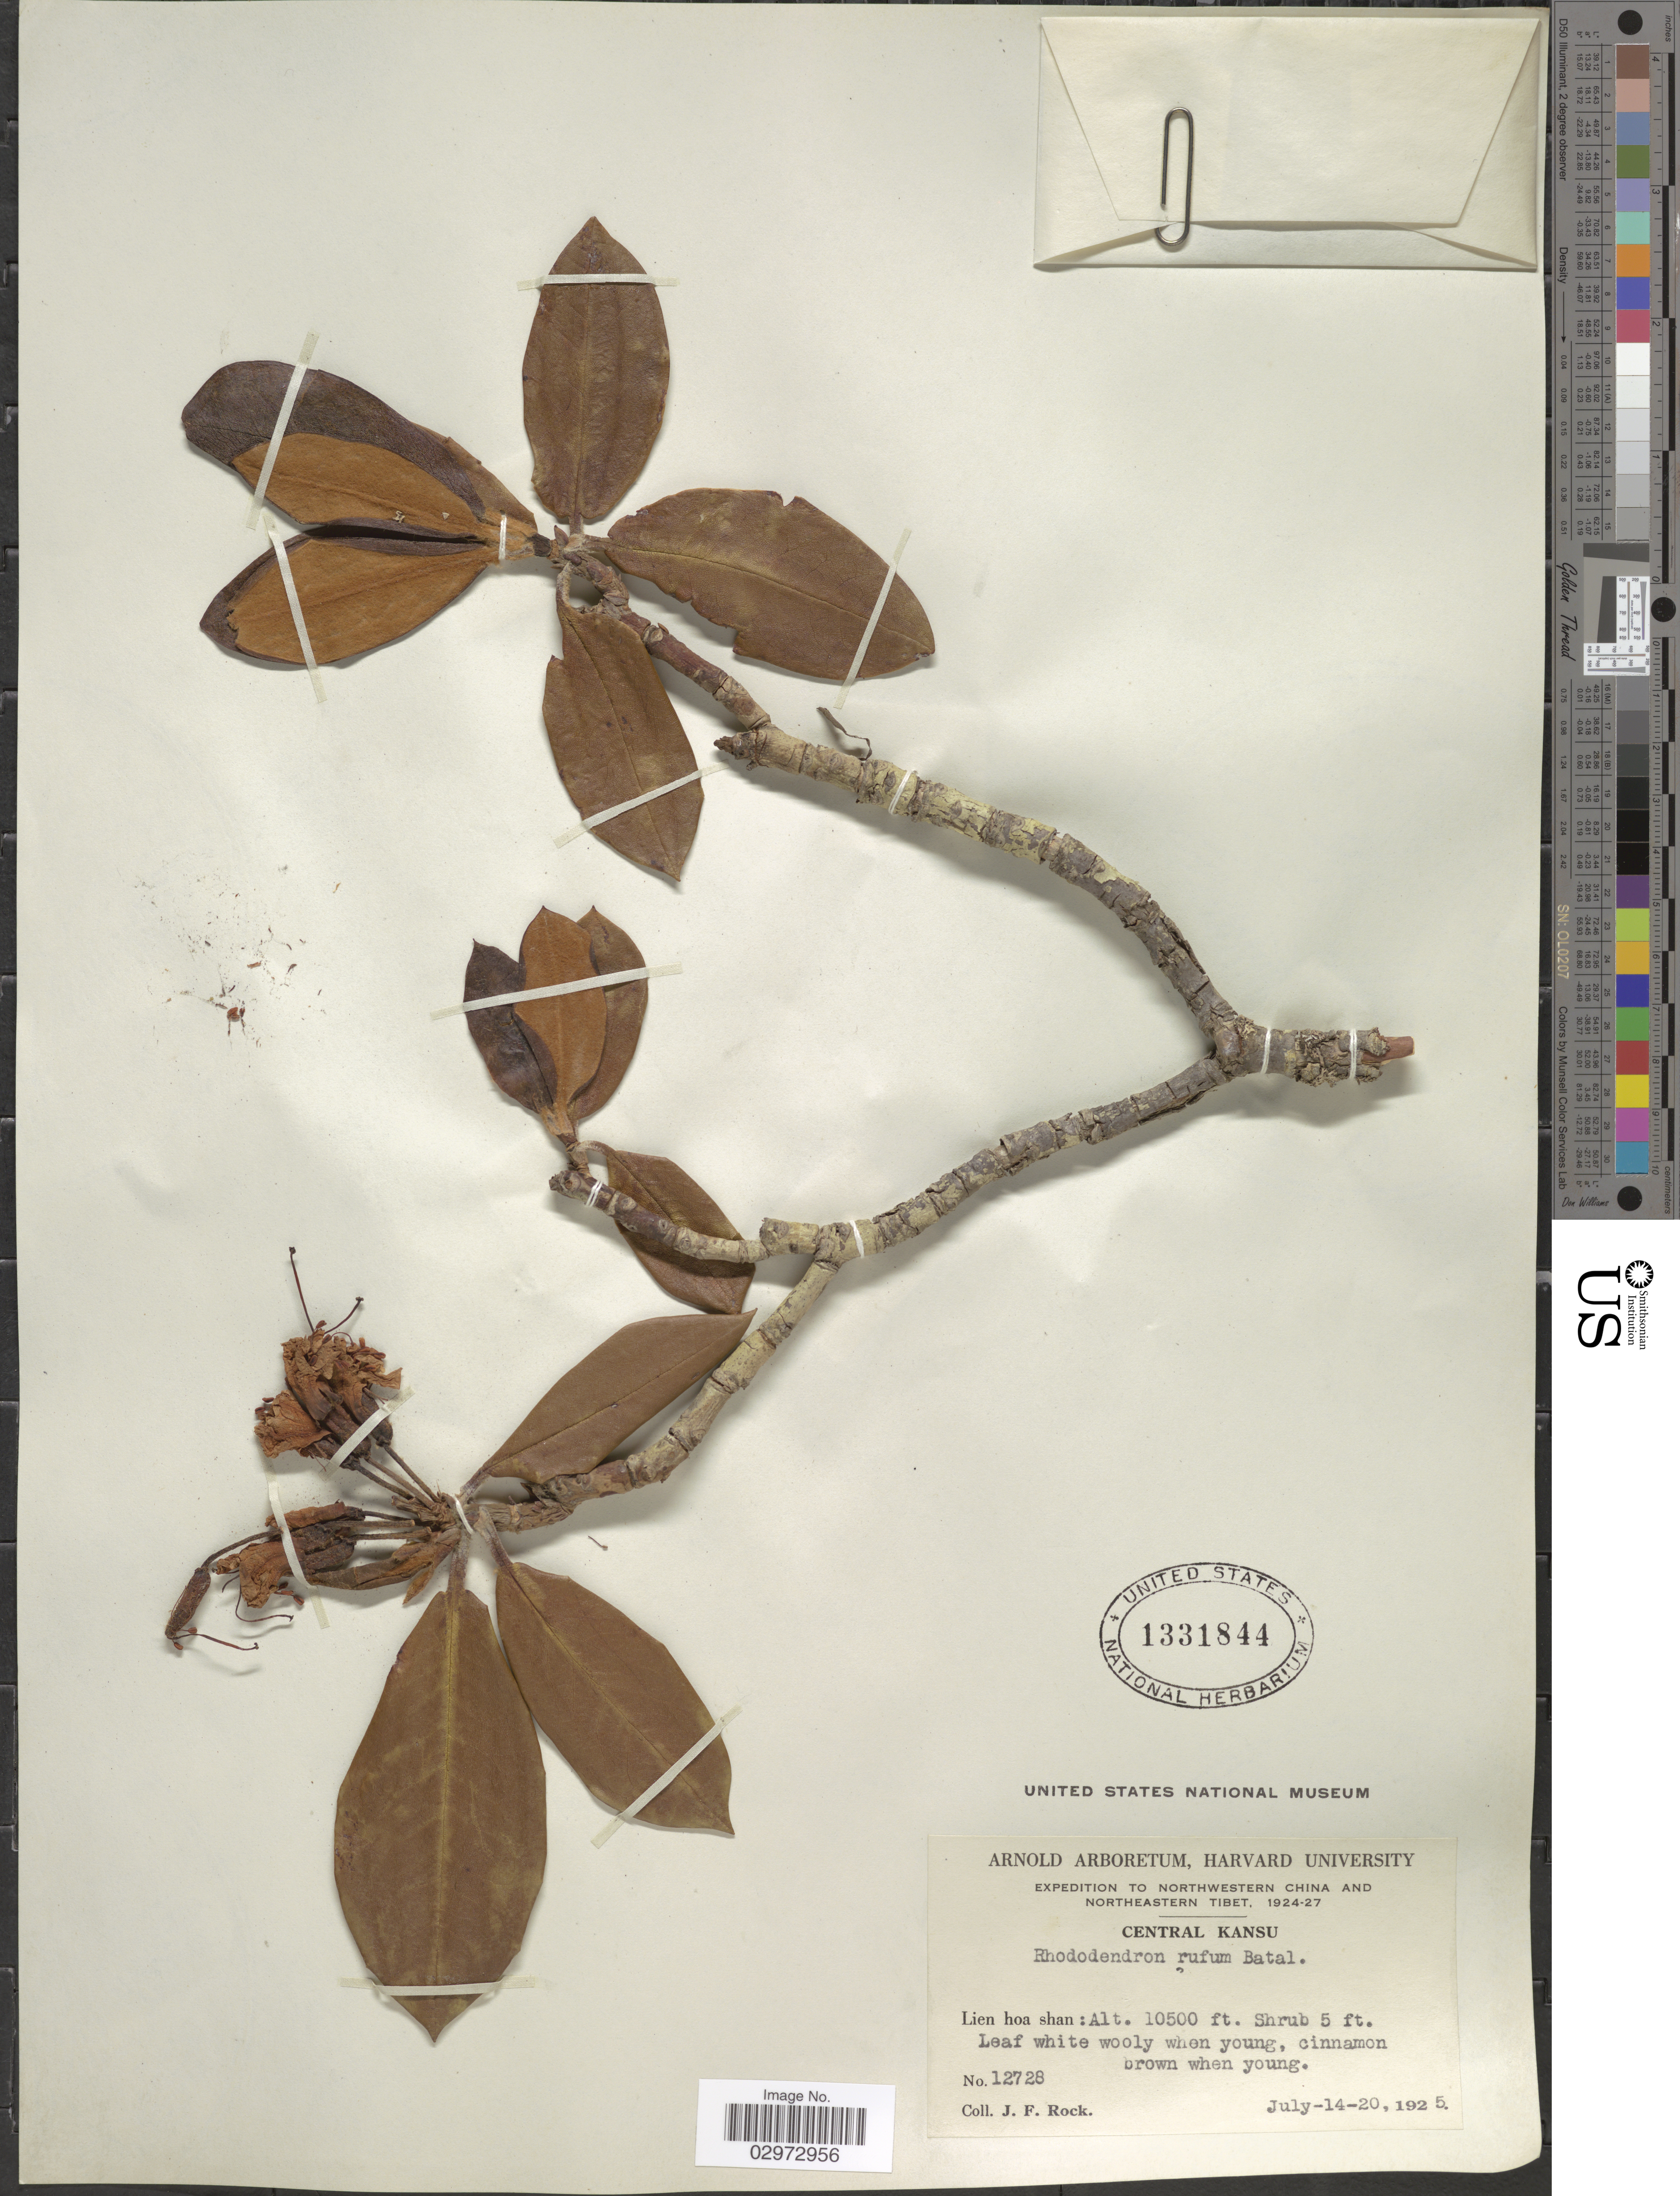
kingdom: Plantae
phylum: Tracheophyta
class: Magnoliopsida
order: Ericales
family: Ericaceae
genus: Rhododendron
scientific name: Rhododendron rufum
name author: Batalin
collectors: J. Rock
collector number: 12728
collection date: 1925-07-14/1925-07-20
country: China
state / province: Gansu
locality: Northwestern China, Central Kansu, Lien hao shan.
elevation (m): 3200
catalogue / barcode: US 1331844